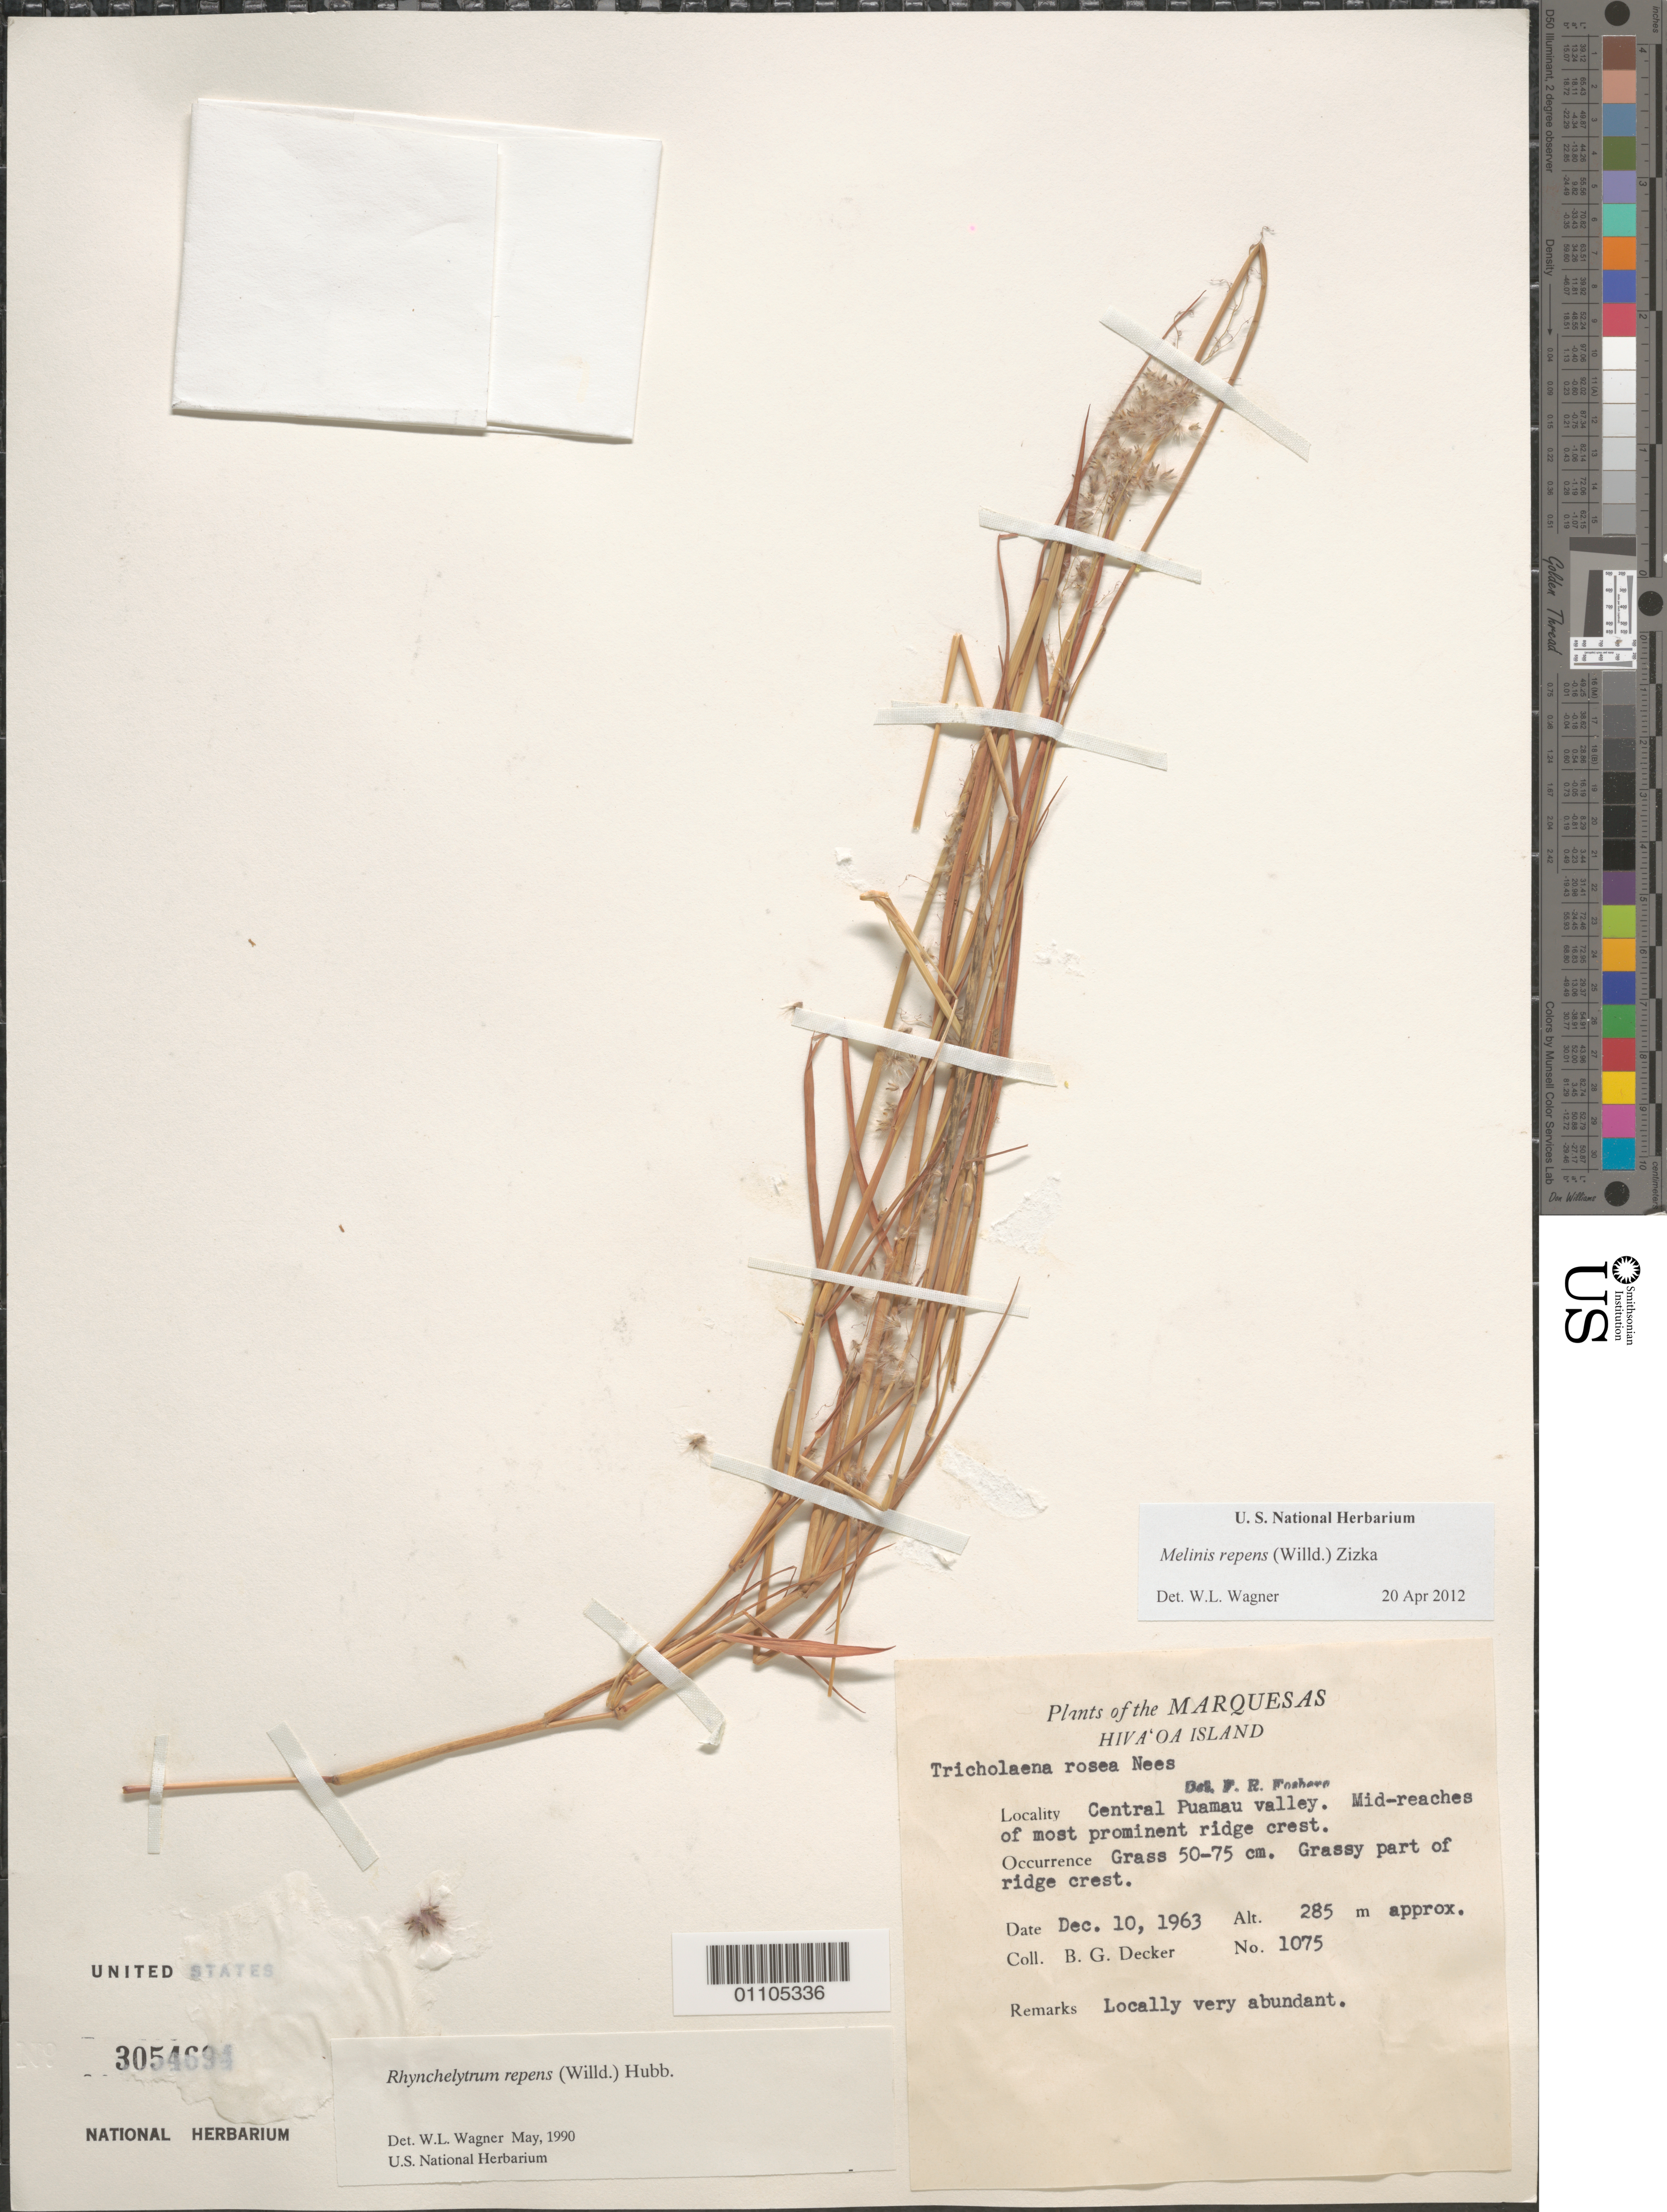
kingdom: Plantae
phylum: Tracheophyta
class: Liliopsida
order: Poales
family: Poaceae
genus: Melinis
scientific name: Melinis repens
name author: (Willd.) Zizka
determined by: Wagner, W. L., (BOT), Smithsonian Institution - National Museum of Natural History (UNITED STATES)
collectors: B. G. Decker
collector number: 1075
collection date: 1963-12-10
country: French Polynesia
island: Hiva Oa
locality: central Puamau Valley, mid-reaches of crest of most prominent ridge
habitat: grassy part of ridge crest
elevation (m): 285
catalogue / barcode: US 3054694